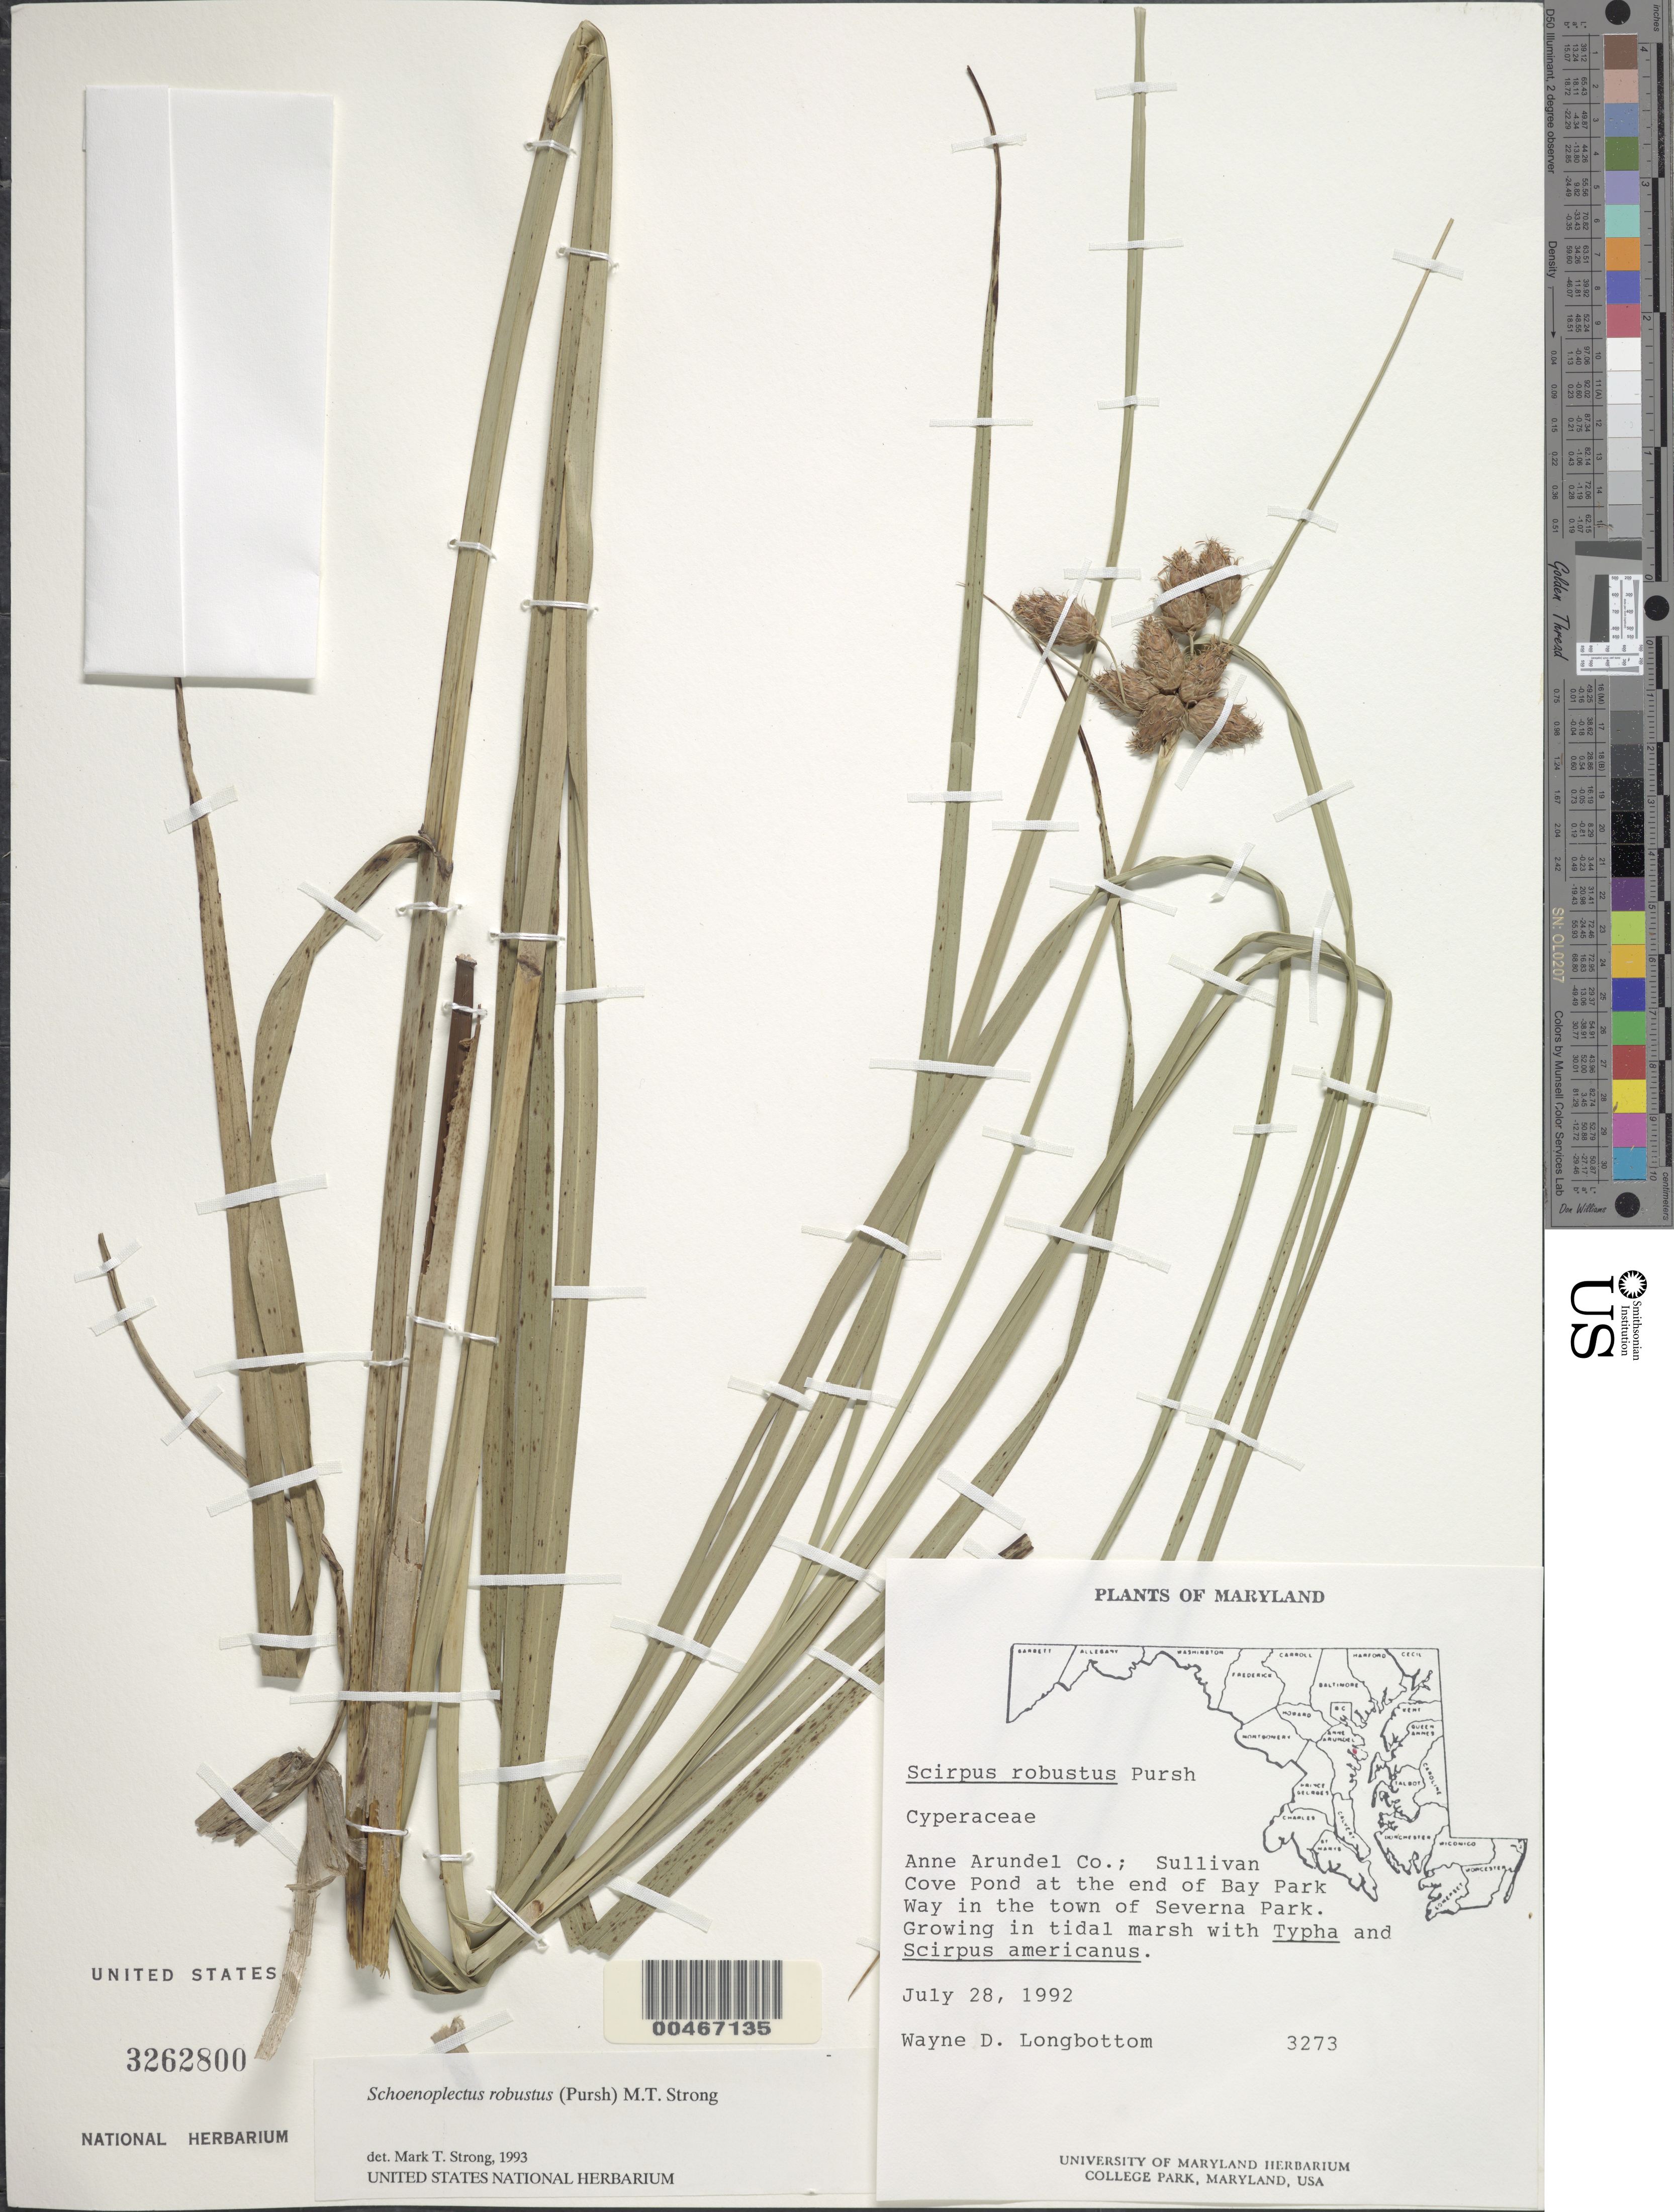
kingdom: Plantae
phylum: Tracheophyta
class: Liliopsida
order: Poales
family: Cyperaceae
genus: Bolboschoenus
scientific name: Bolboschoenus robustus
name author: (Pursh) Soják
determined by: Strong, M. T., (US), Smithsonian Institution - National Museum of Natural History (UNITED STATES)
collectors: W. D. Longbottom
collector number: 3273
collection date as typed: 22 Jul 1992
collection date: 1992-07-22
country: United States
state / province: Maryland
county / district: Anne Arundel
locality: Sullivan Cove Pond at the end of Bay Park Way in the town of Severna Park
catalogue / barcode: US 3262800